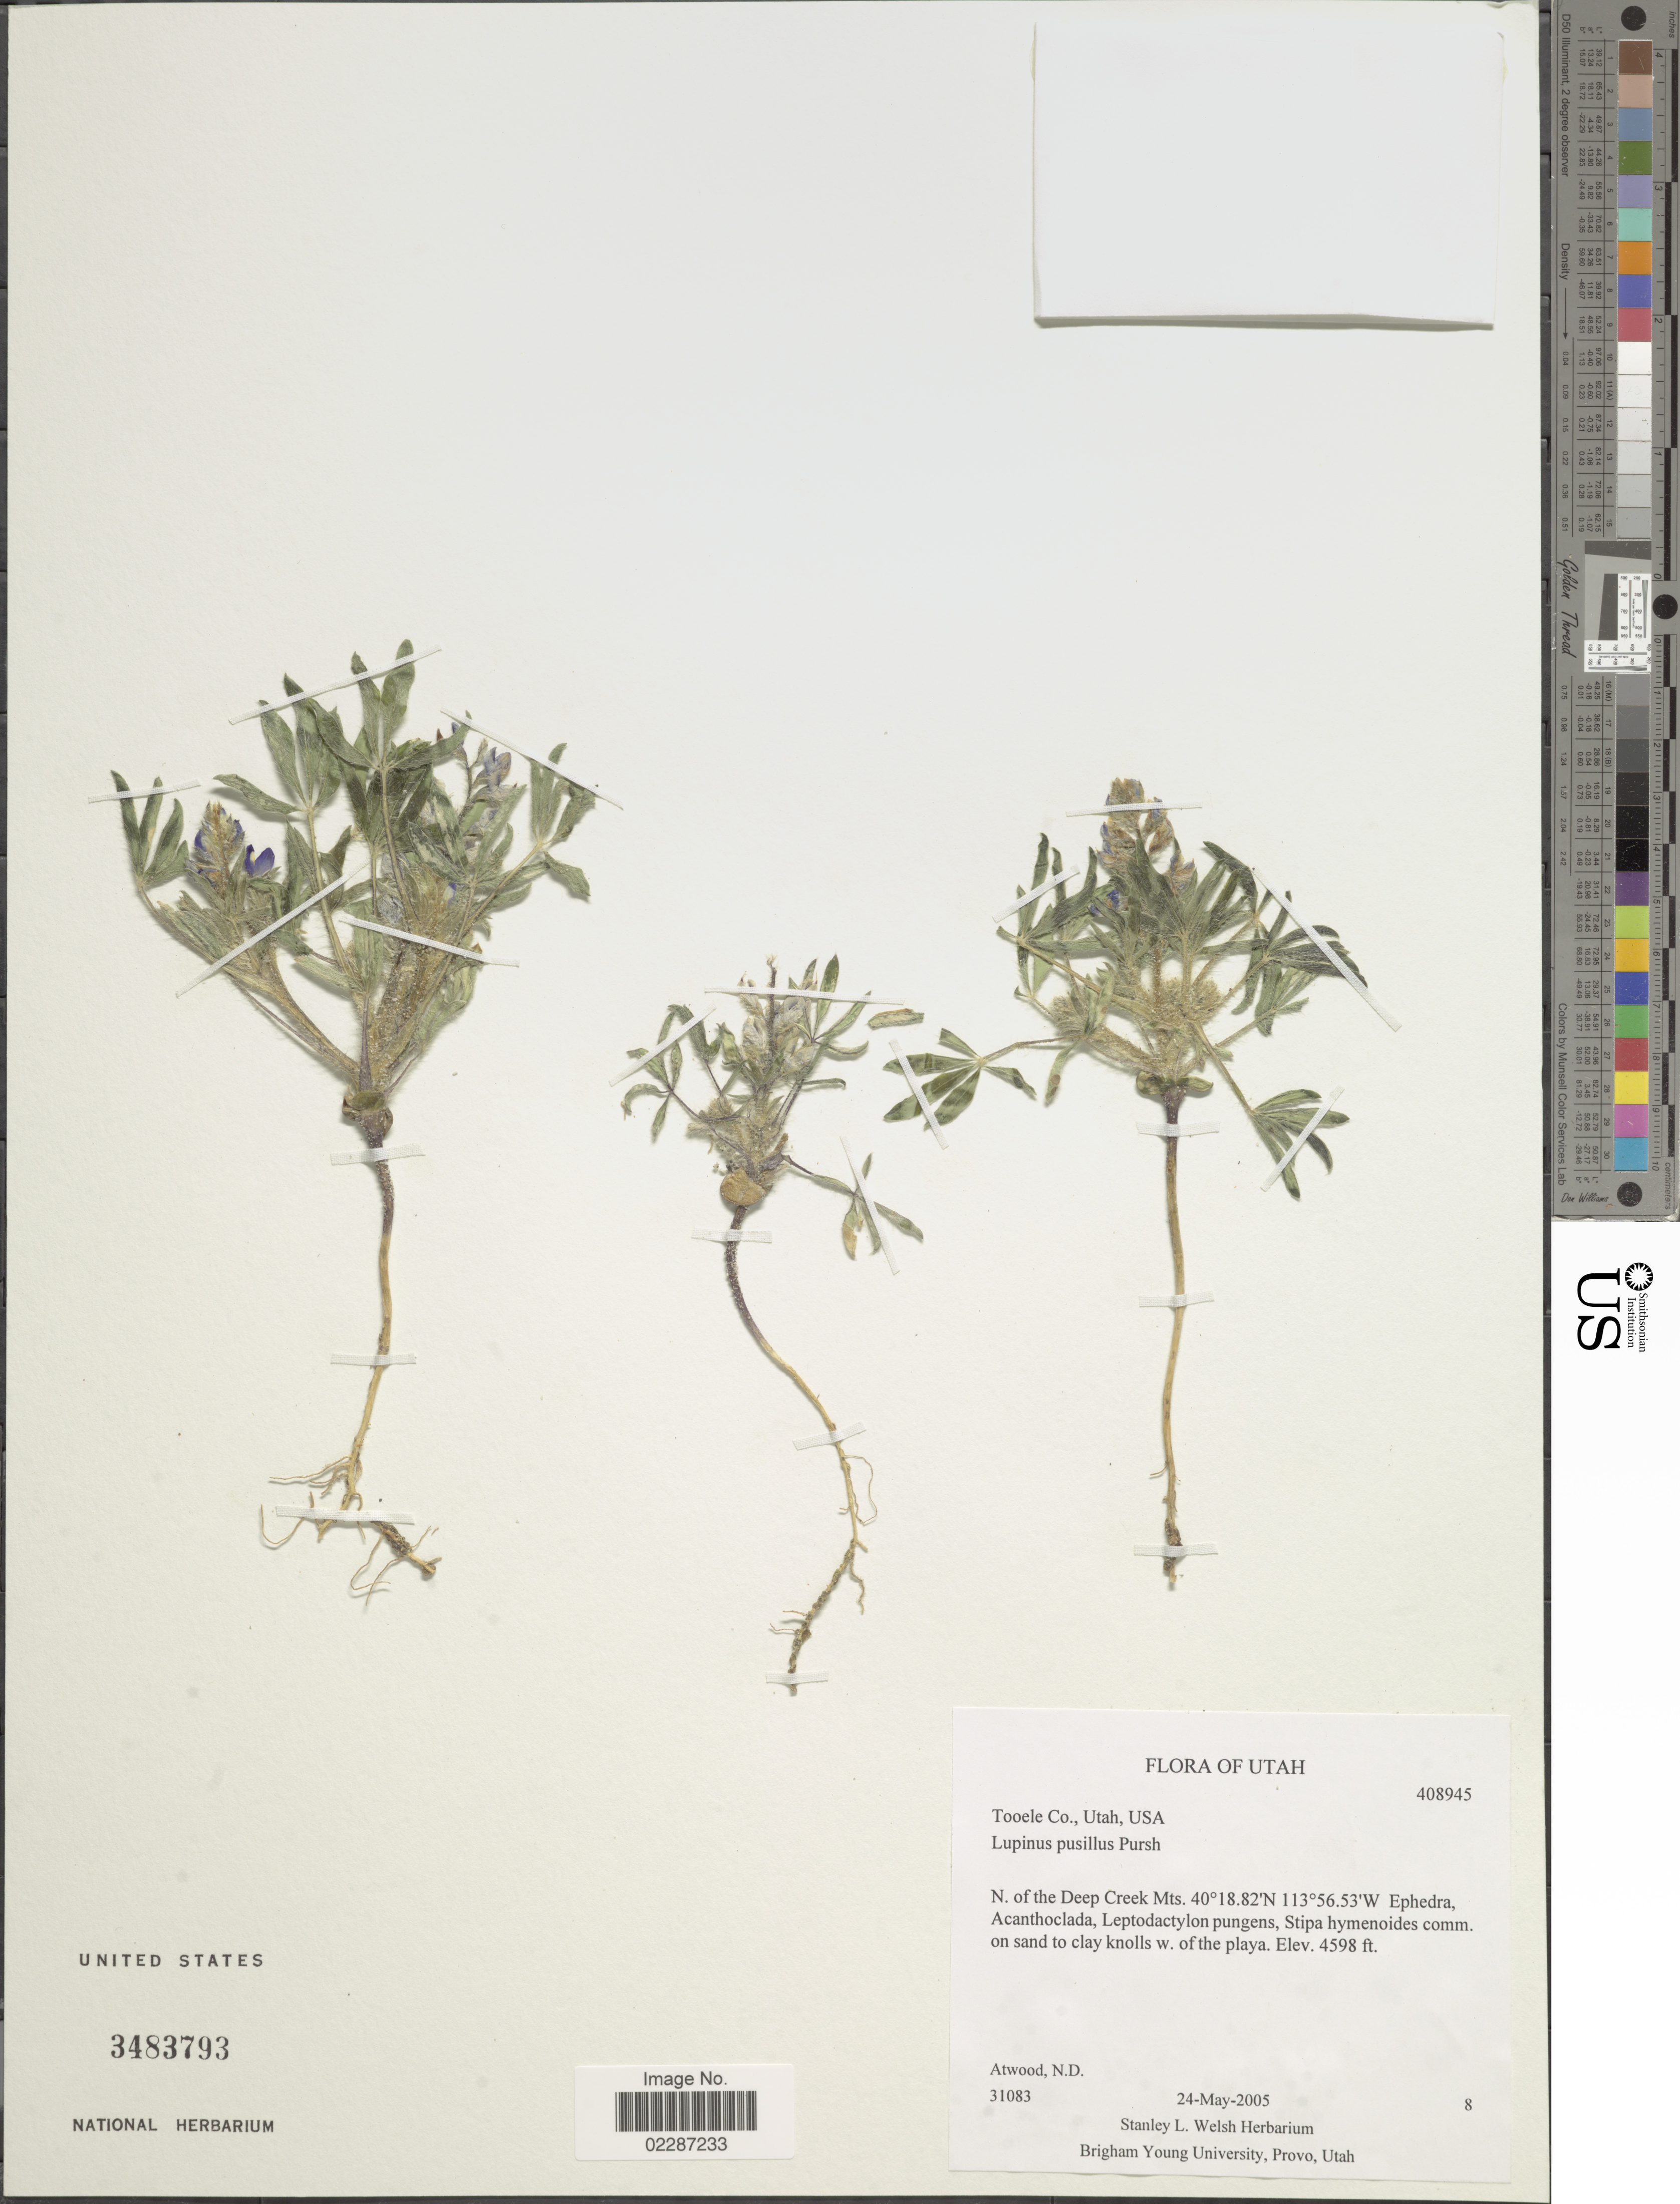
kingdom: Plantae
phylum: Tracheophyta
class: Magnoliopsida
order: Fabales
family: Fabaceae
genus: Lupinus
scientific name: Lupinus pusillus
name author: Pursh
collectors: N. Atwood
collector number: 31083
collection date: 2005-05-24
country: United States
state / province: Utah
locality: Tooele Co., N. of the Deep Creek Mts.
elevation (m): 1401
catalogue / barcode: US 3483793